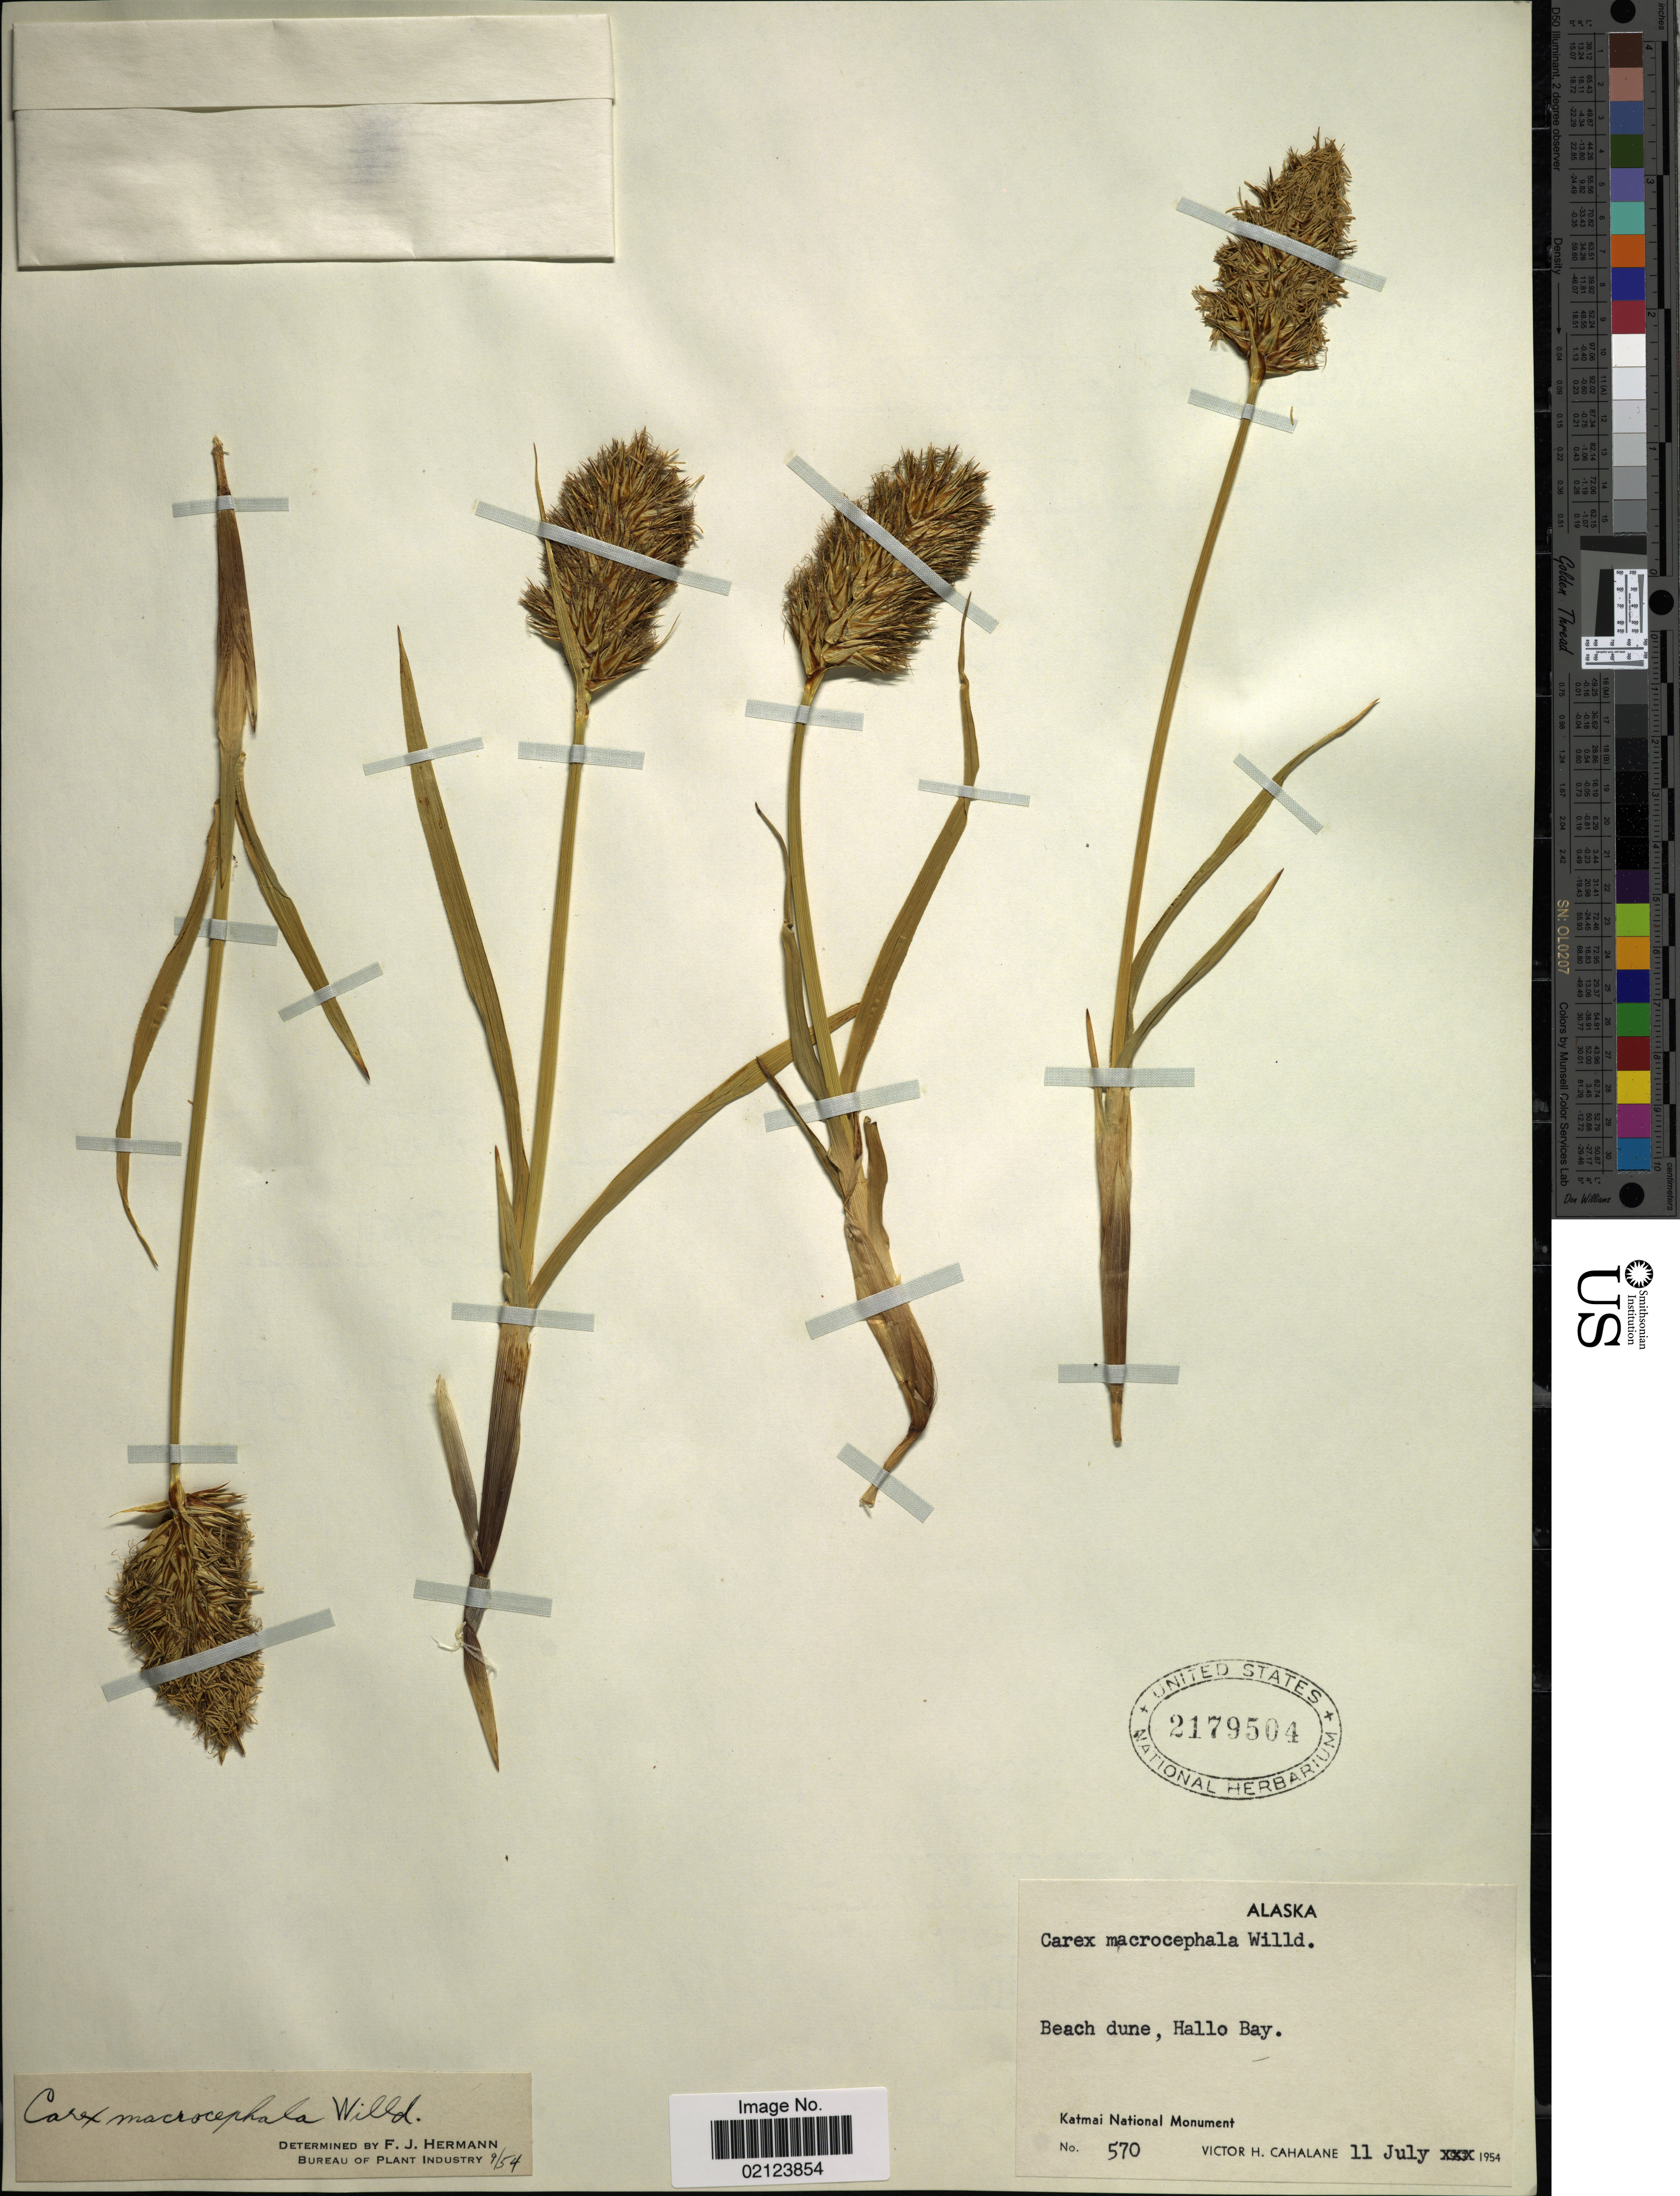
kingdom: Plantae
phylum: Tracheophyta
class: Liliopsida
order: Poales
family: Cyperaceae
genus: Carex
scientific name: Carex macrocephala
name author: Willd. ex Spreng.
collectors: V. Cahalane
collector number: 570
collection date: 1954-07-11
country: United States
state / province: Alaska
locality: Beach dune, Hallo Bay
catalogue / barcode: US 2179504